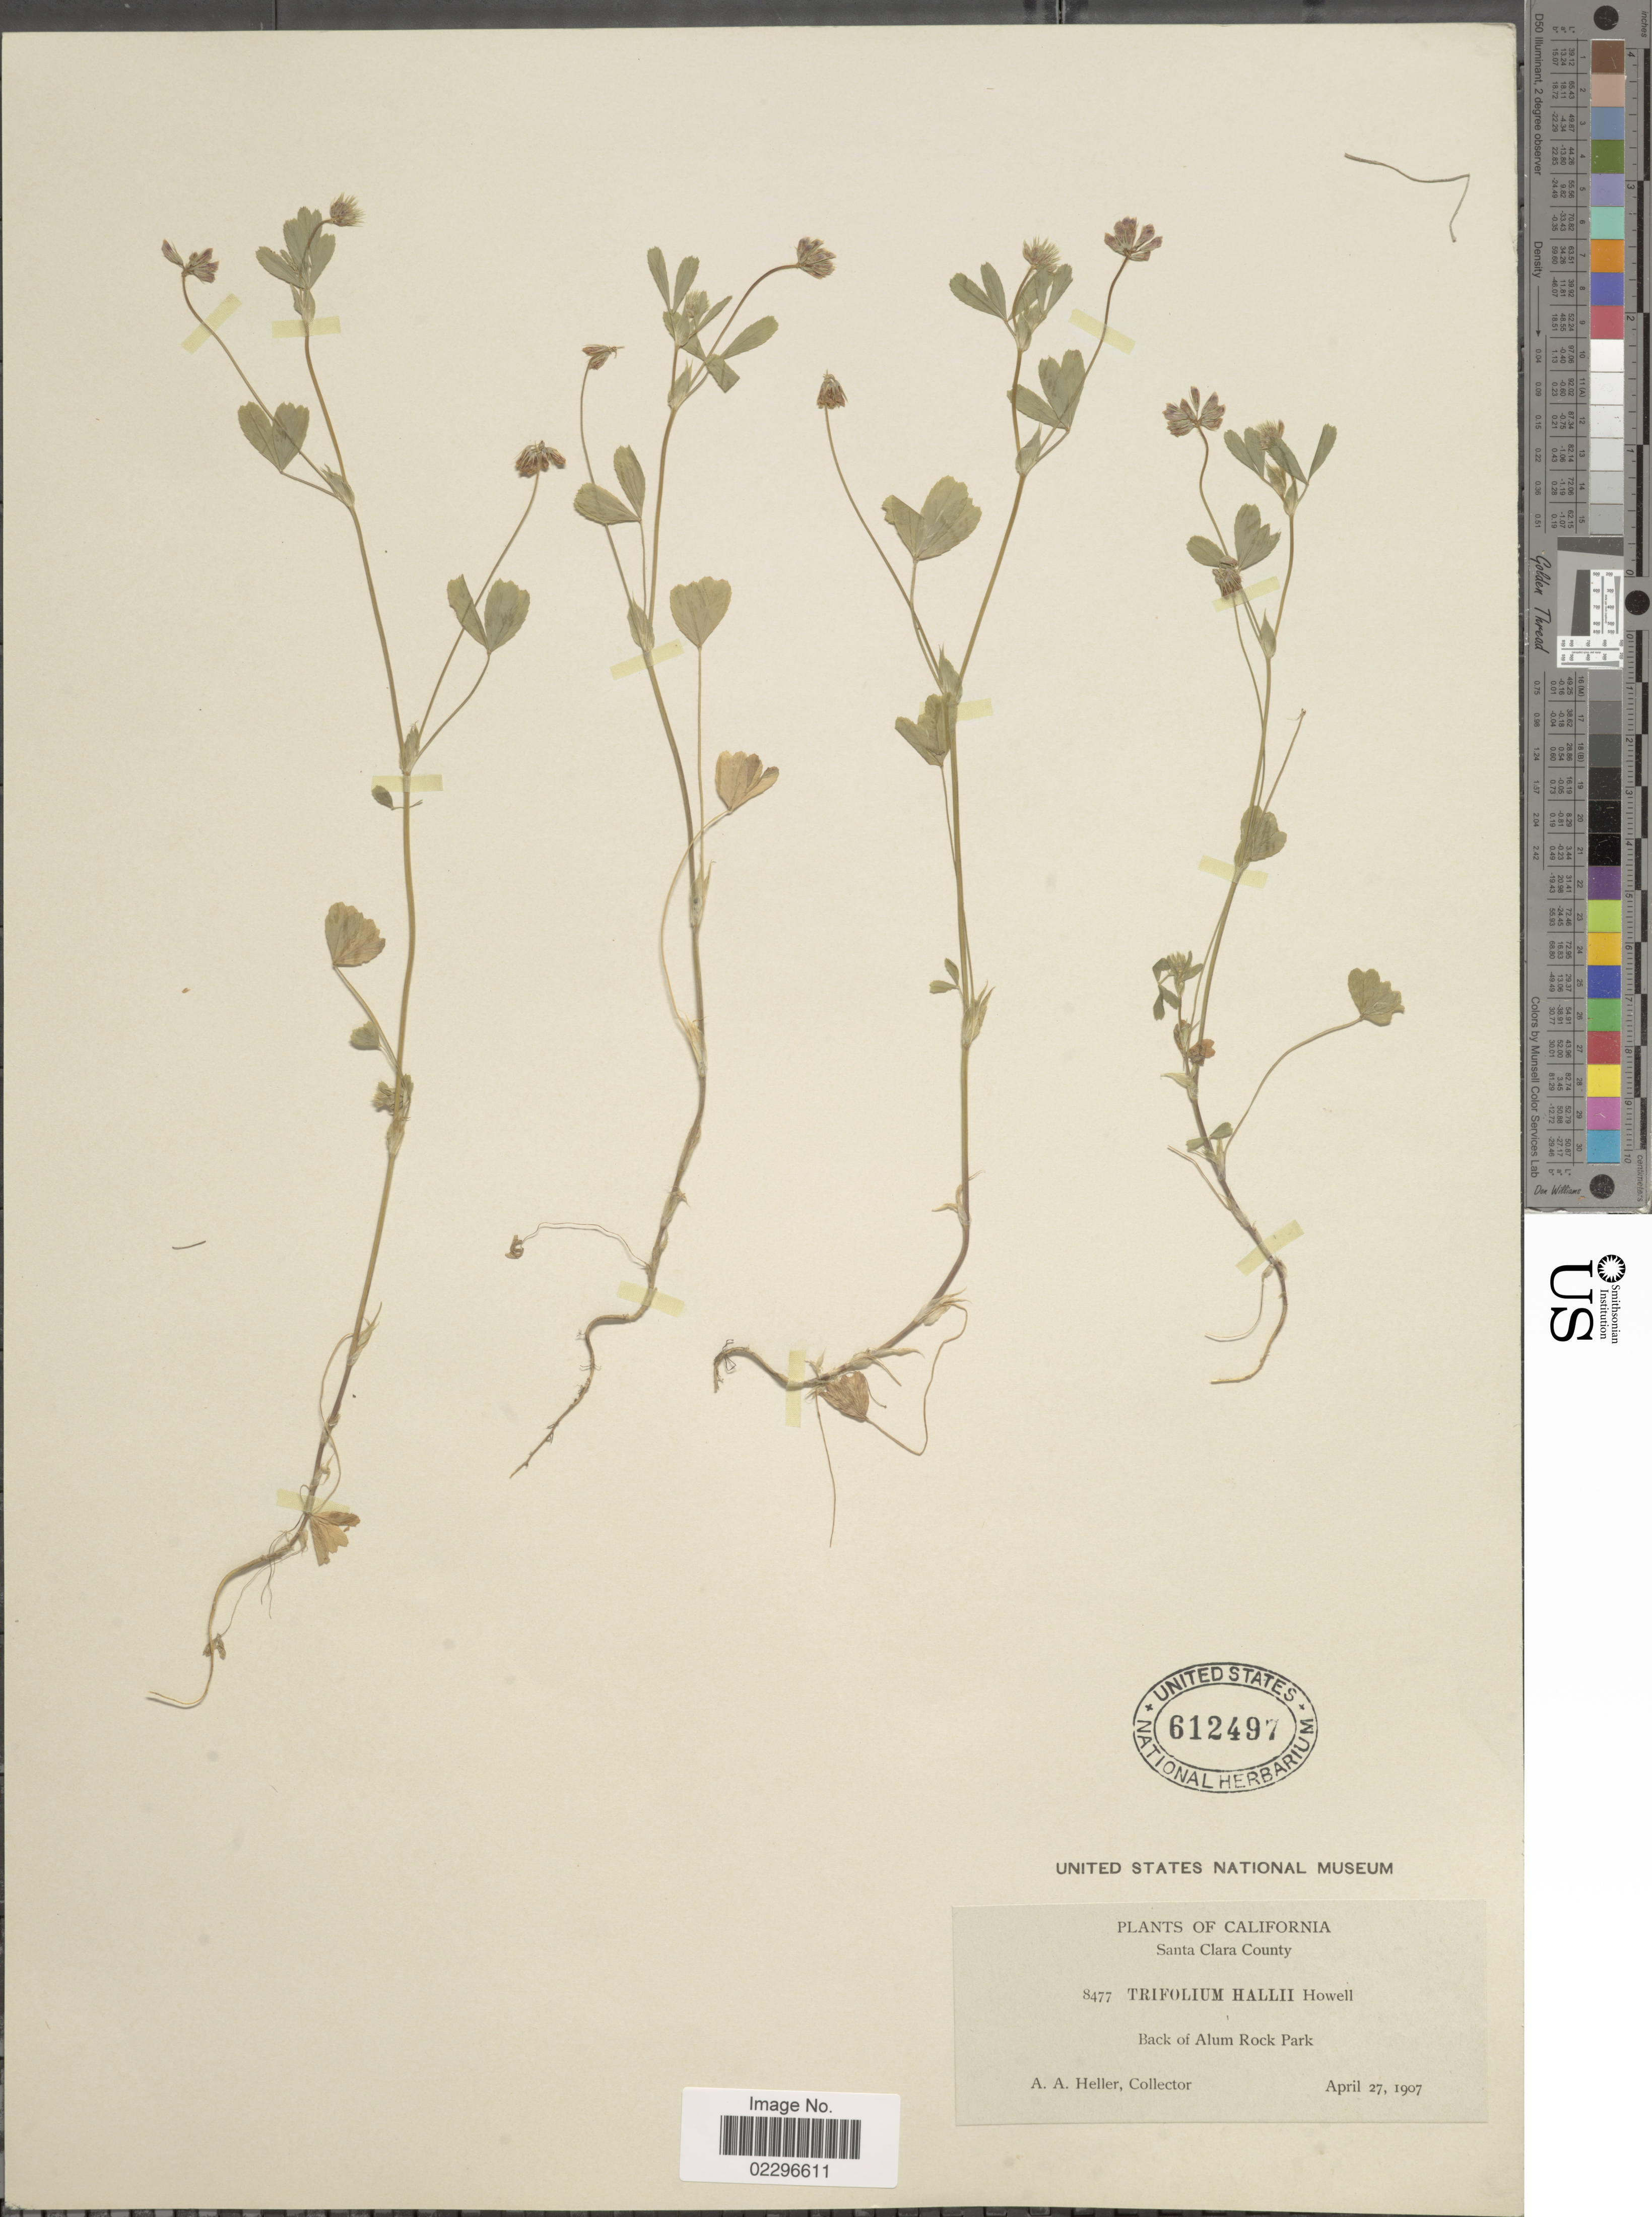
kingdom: Plantae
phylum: Tracheophyta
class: Magnoliopsida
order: Fabales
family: Fabaceae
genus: Trifolium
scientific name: Trifolium hallii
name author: Howell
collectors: A. A. Heller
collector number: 8477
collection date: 1907-04-27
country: United States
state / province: California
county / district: Santa Clara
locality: Santa Clara County, Back of Alum Rock Park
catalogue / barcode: US 612497